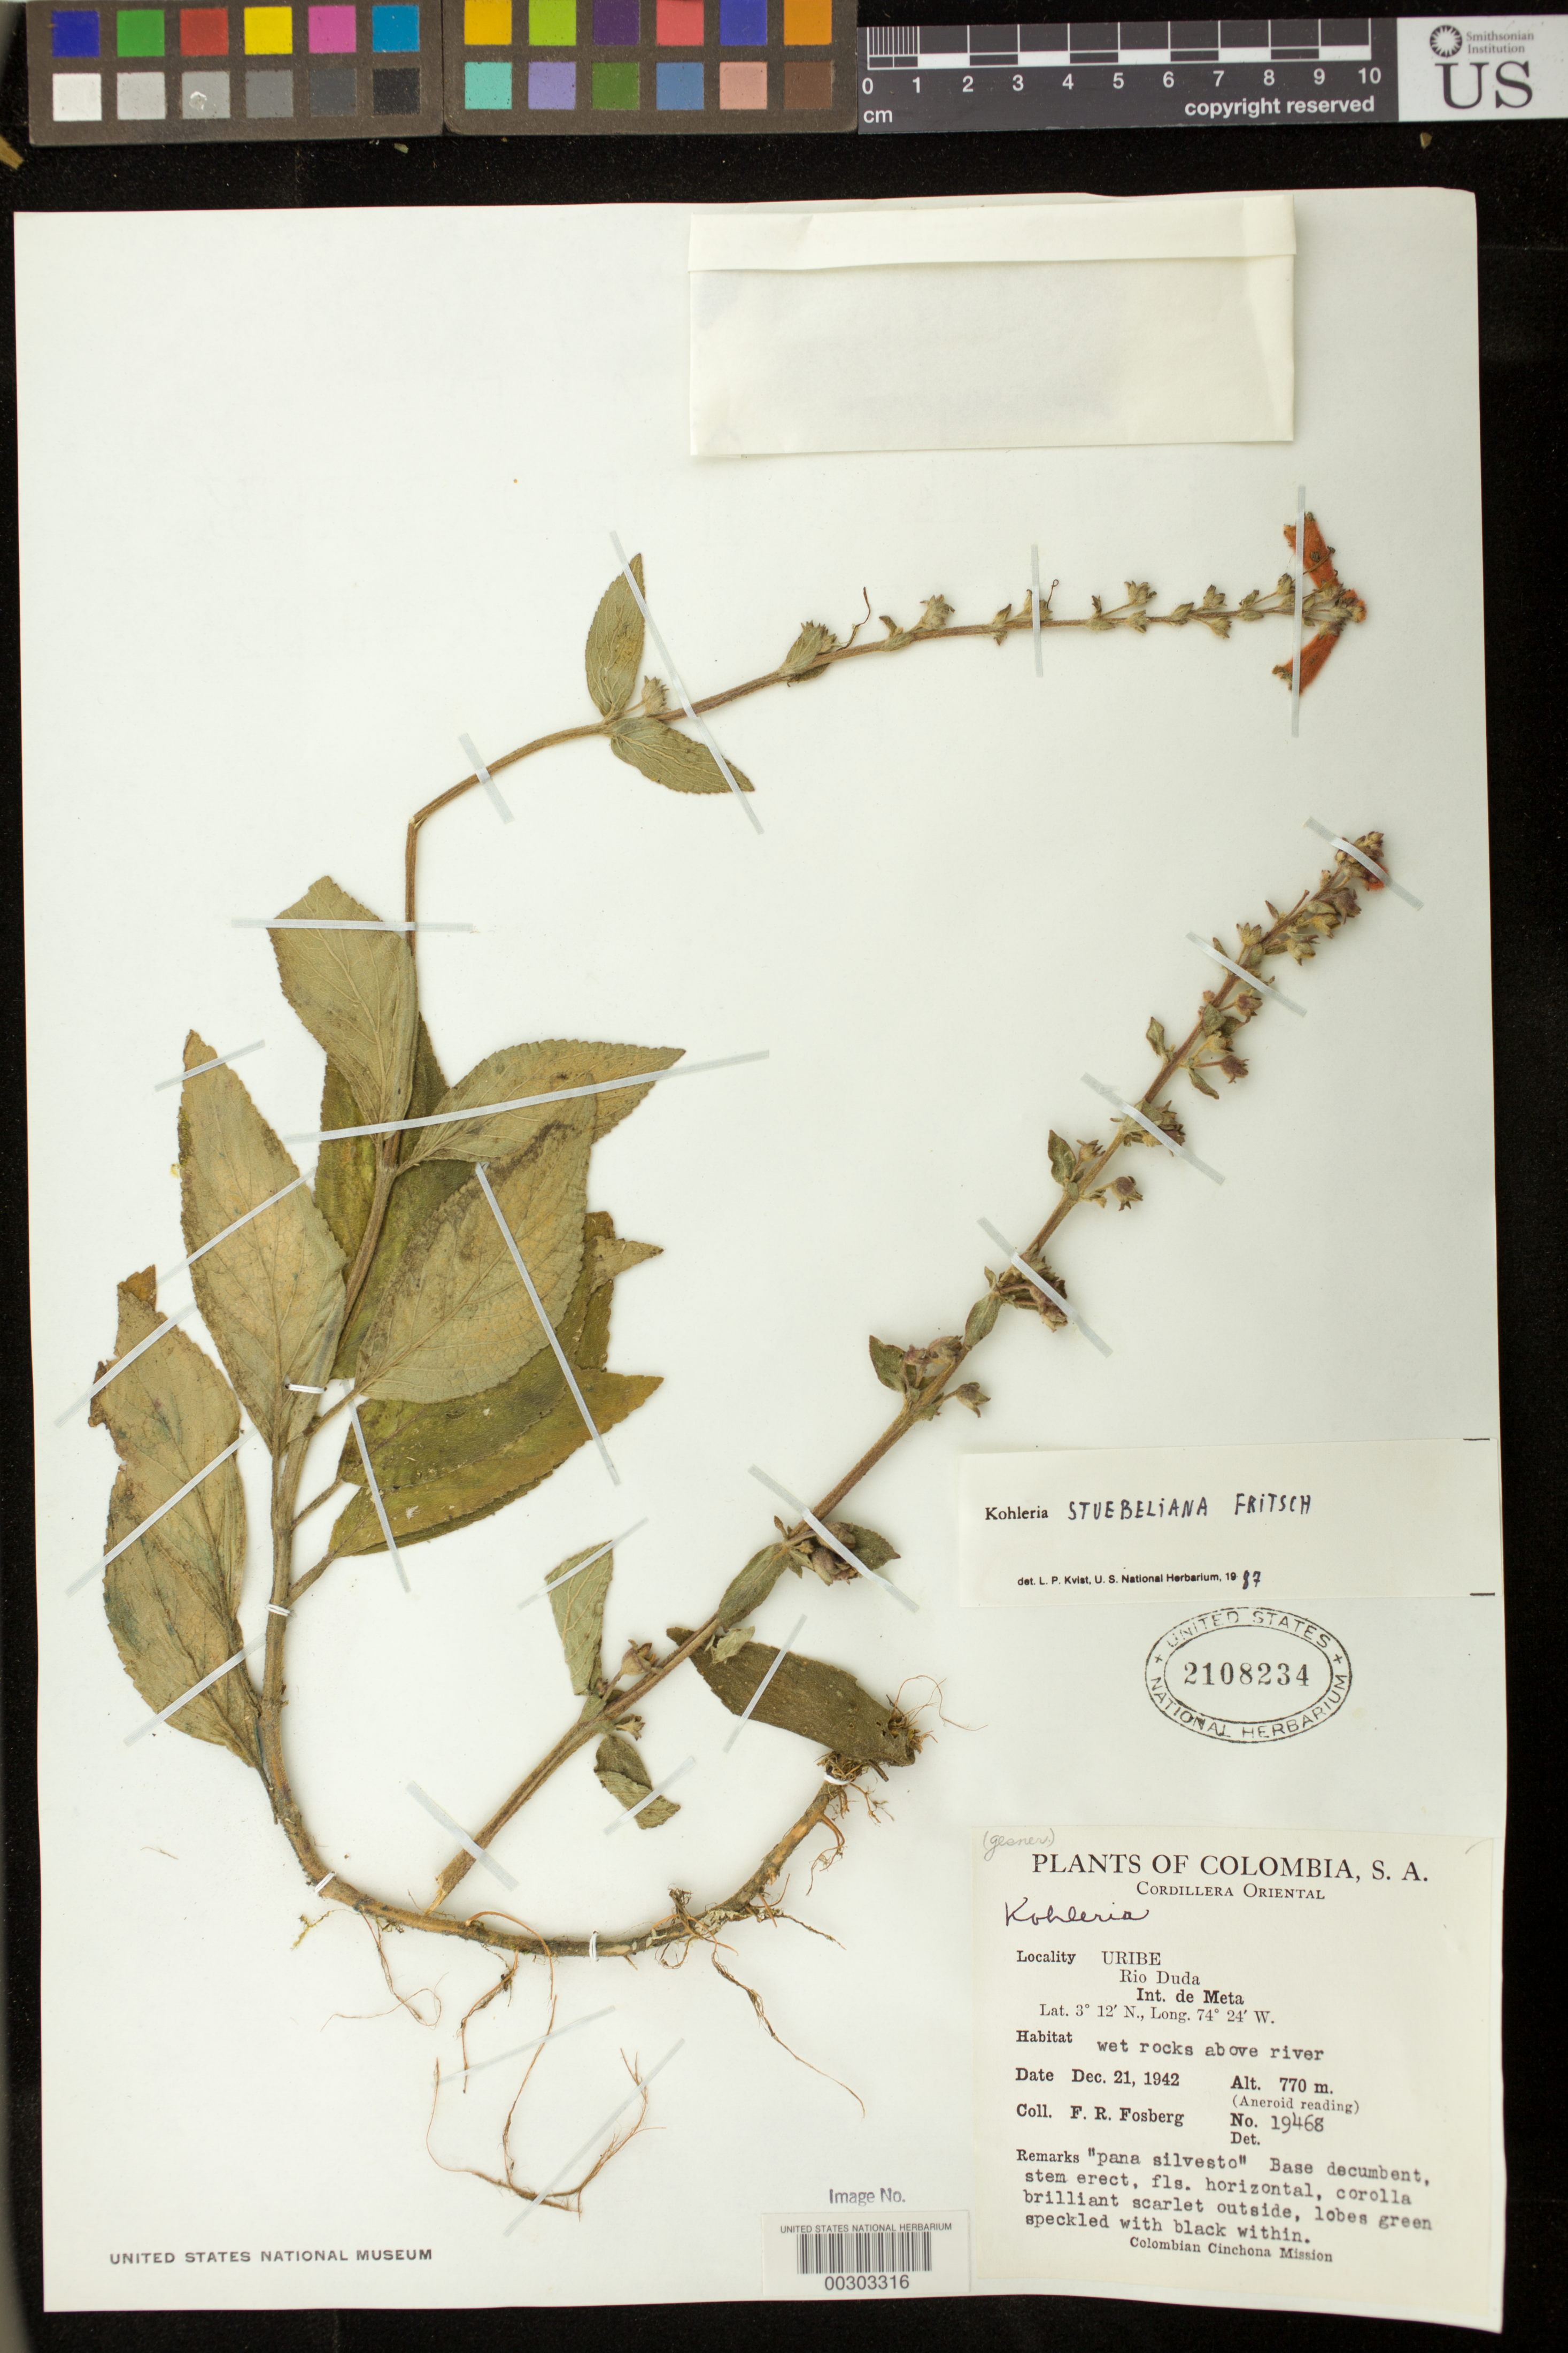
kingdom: Plantae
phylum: Tracheophyta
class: Magnoliopsida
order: Lamiales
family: Gesneriaceae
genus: Kohleria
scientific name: Kohleria stuebeliana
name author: Fritsch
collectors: F. R. Fosberg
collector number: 19468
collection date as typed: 21 Dec 1942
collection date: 1942-12-21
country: Colombia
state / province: Meta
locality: Uribe, Rio Duda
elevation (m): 770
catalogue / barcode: US 2108234